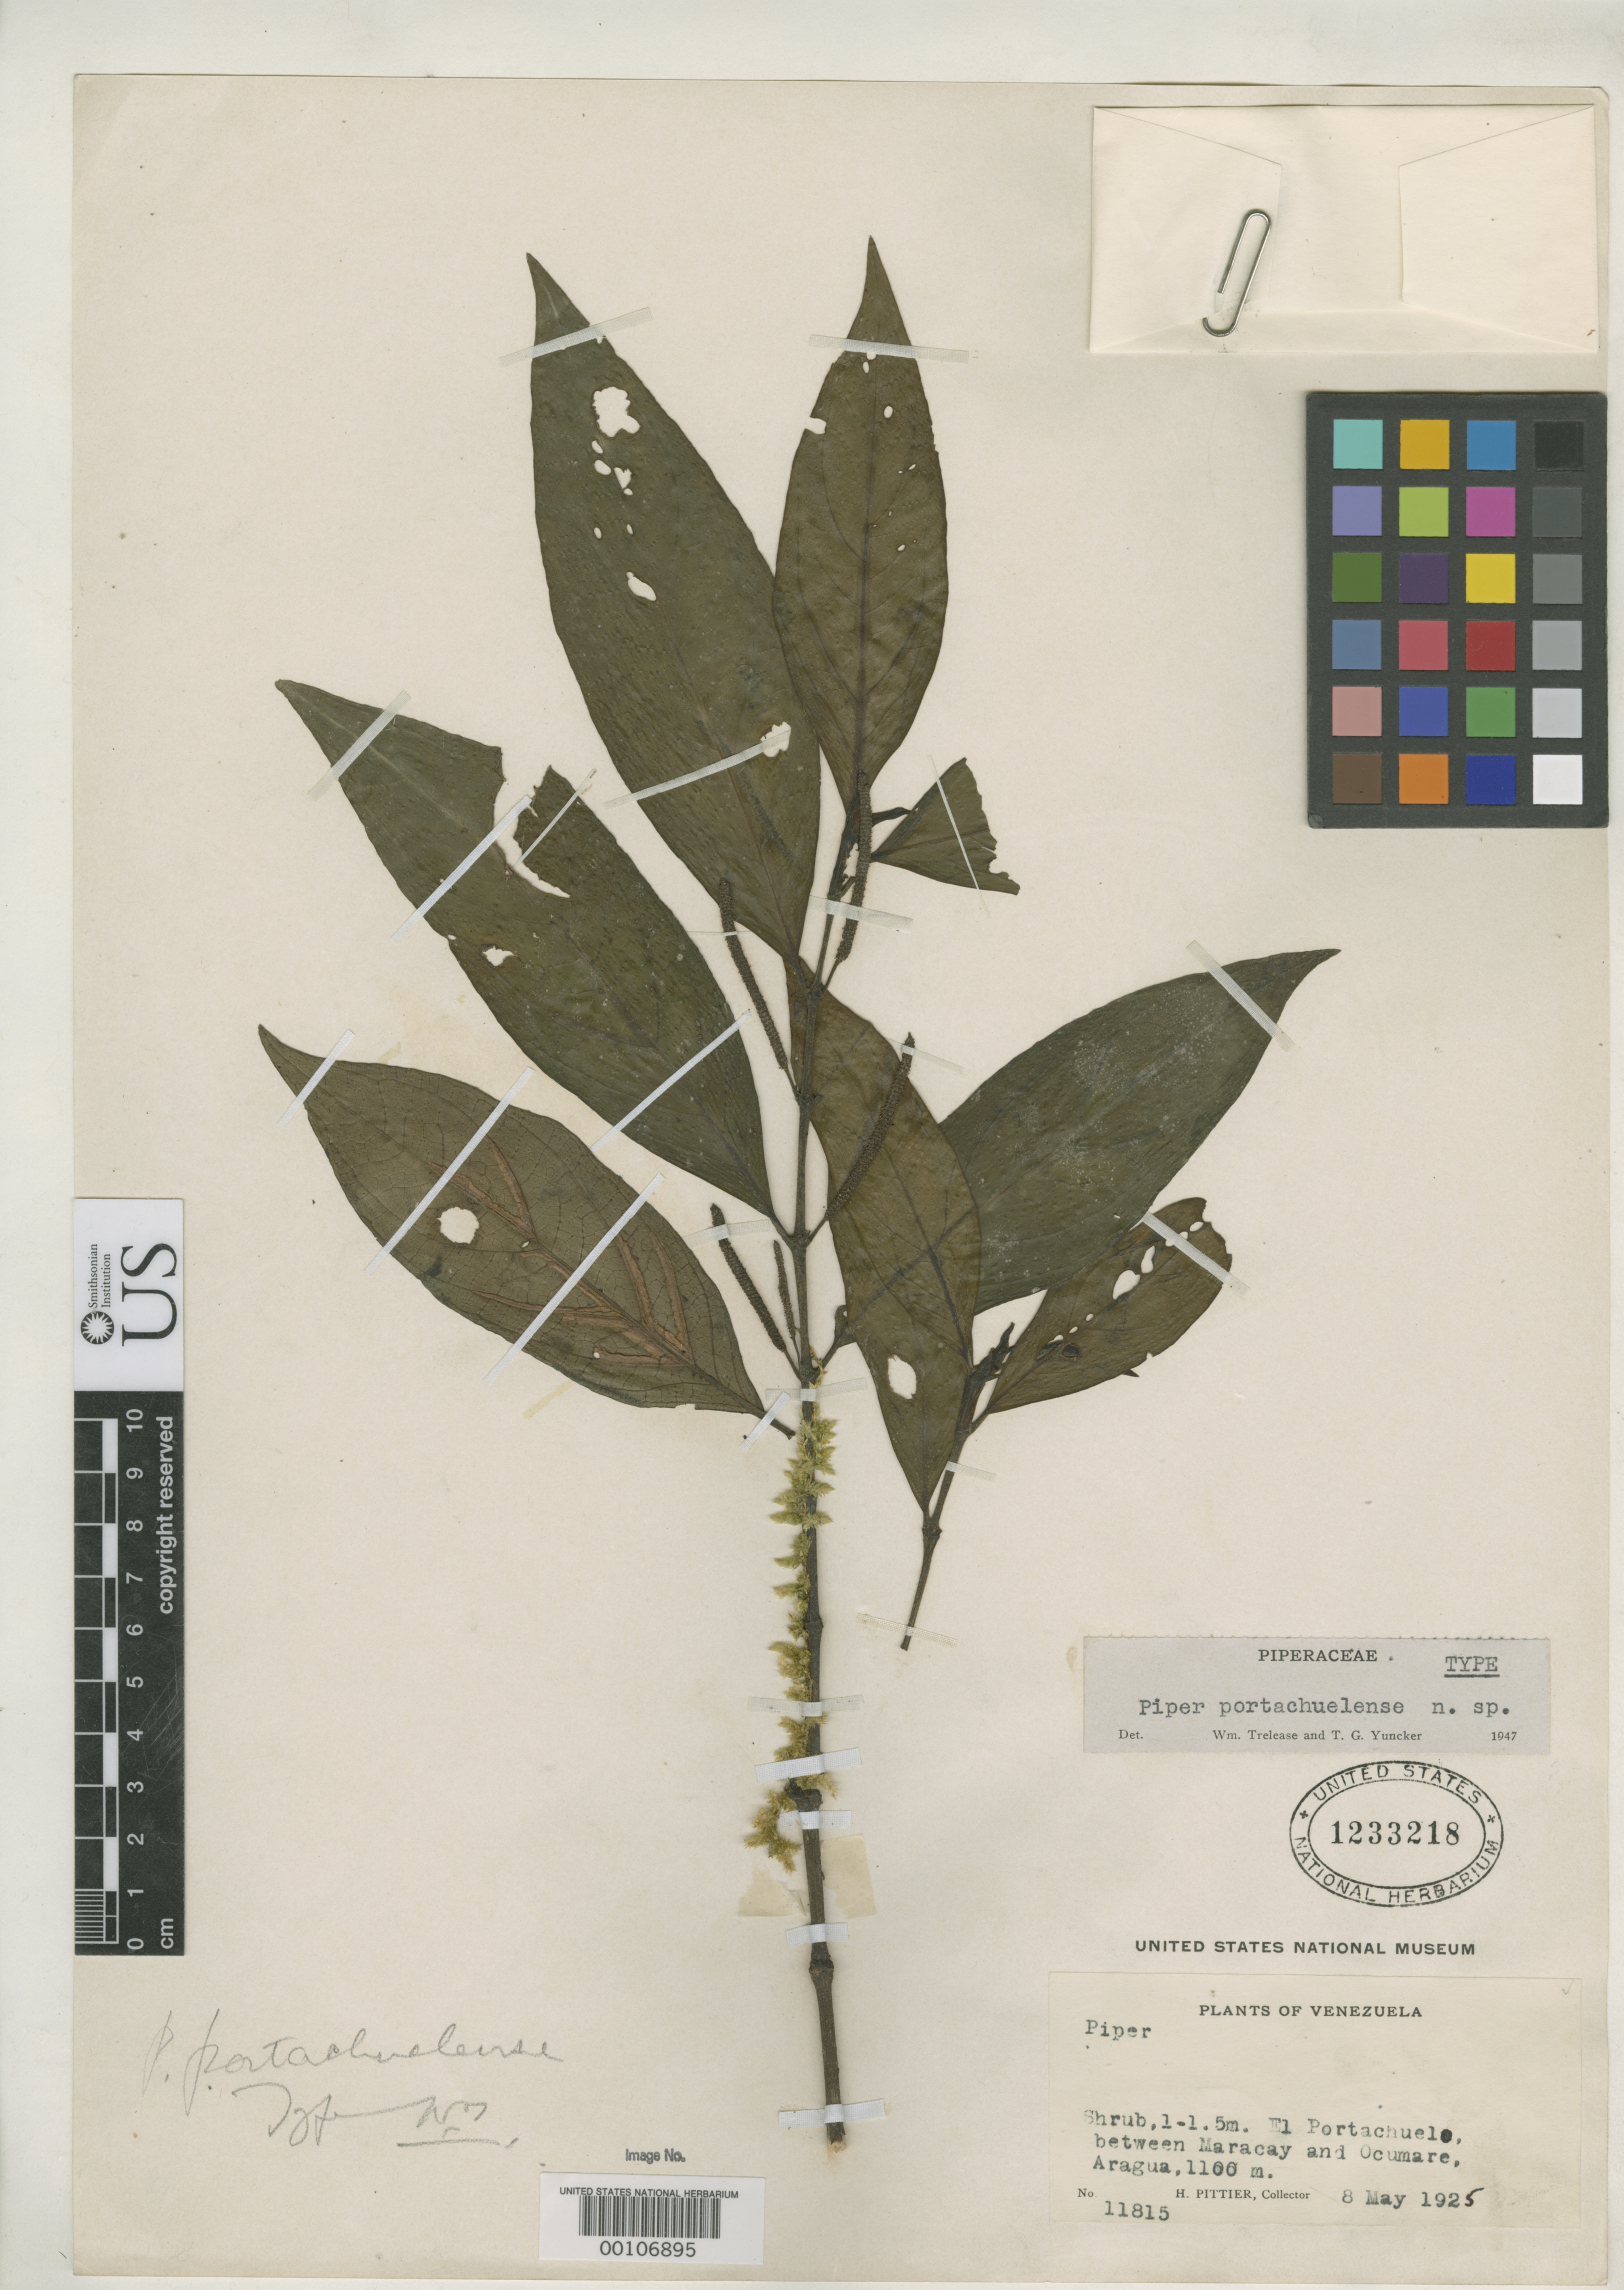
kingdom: Plantae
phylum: Tracheophyta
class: Magnoliopsida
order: Piperales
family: Piperaceae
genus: Piper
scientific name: Piper portachueloense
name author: Trel. & Yunck.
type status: Holotype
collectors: H. F. Pittier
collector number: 295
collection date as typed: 08 May 1925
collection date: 1925-05-08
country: Venezuela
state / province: Aragua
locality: El Portachuelo, between Maracay and Ocumare.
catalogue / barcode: US 1233218